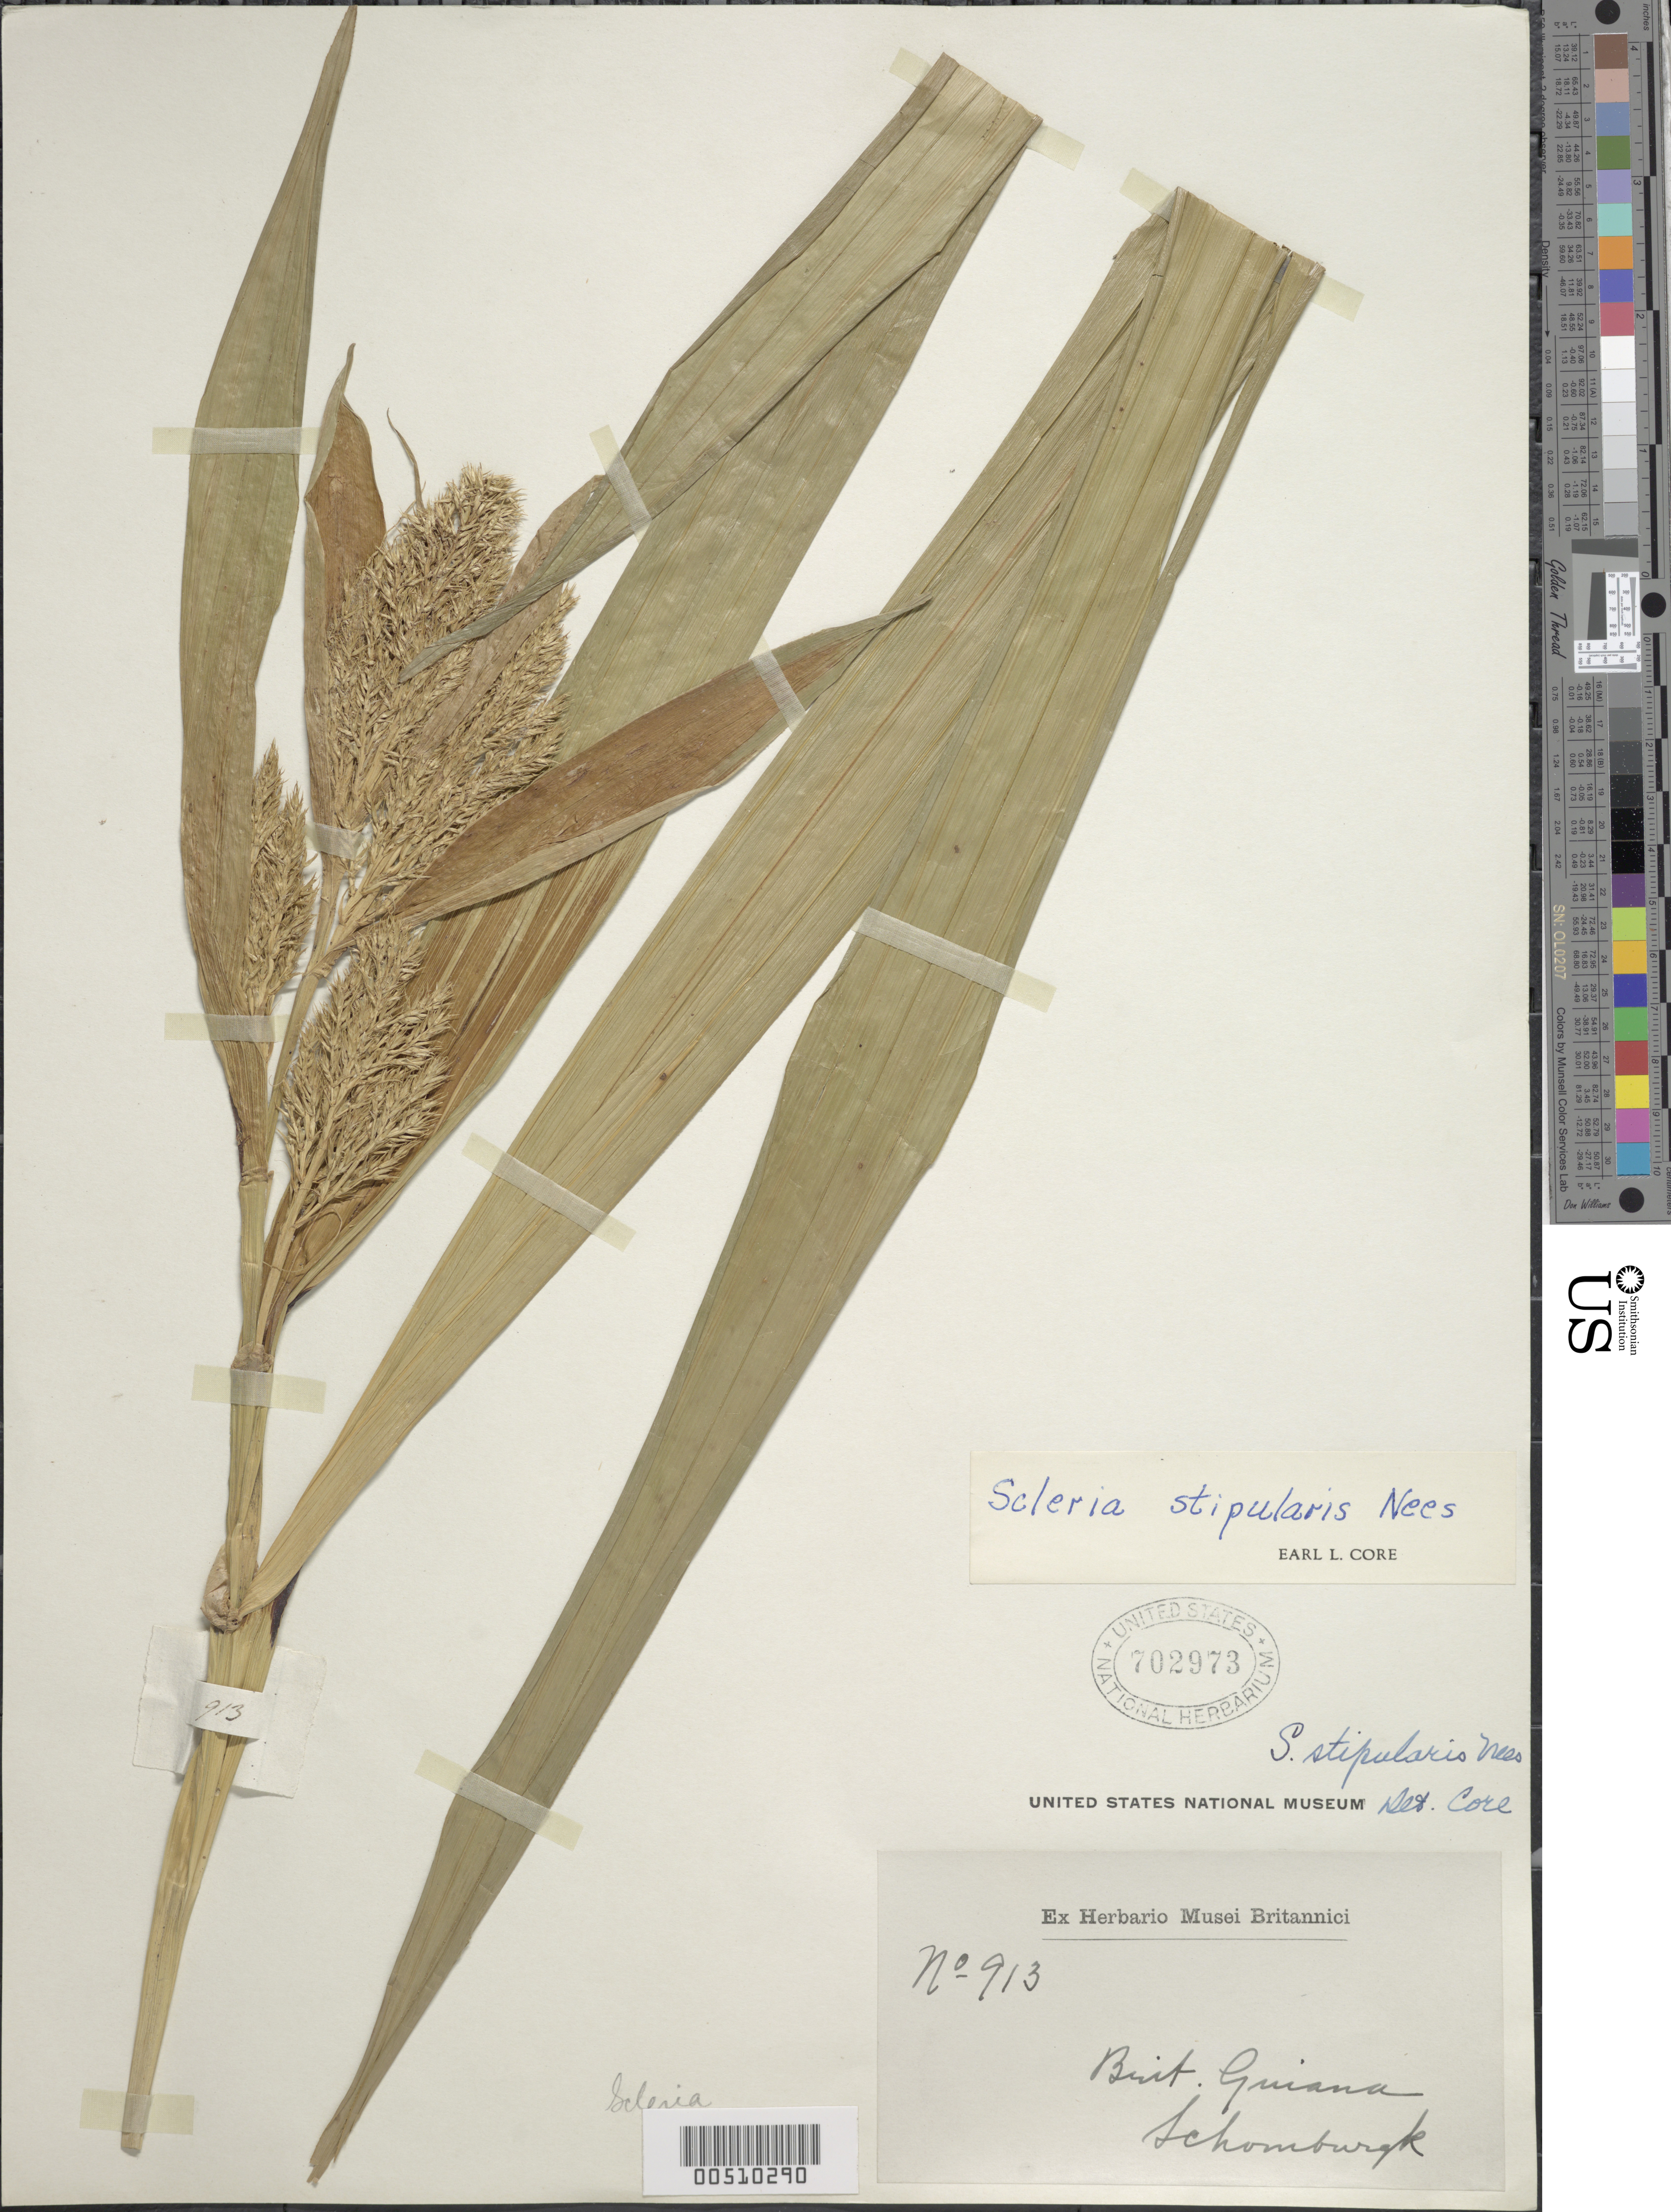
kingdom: Plantae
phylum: Tracheophyta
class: Liliopsida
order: Poales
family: Cyperaceae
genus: Scleria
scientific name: Scleria stipularis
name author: Nees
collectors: M. R. Schomburgk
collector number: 913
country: Guyana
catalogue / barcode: US 702973